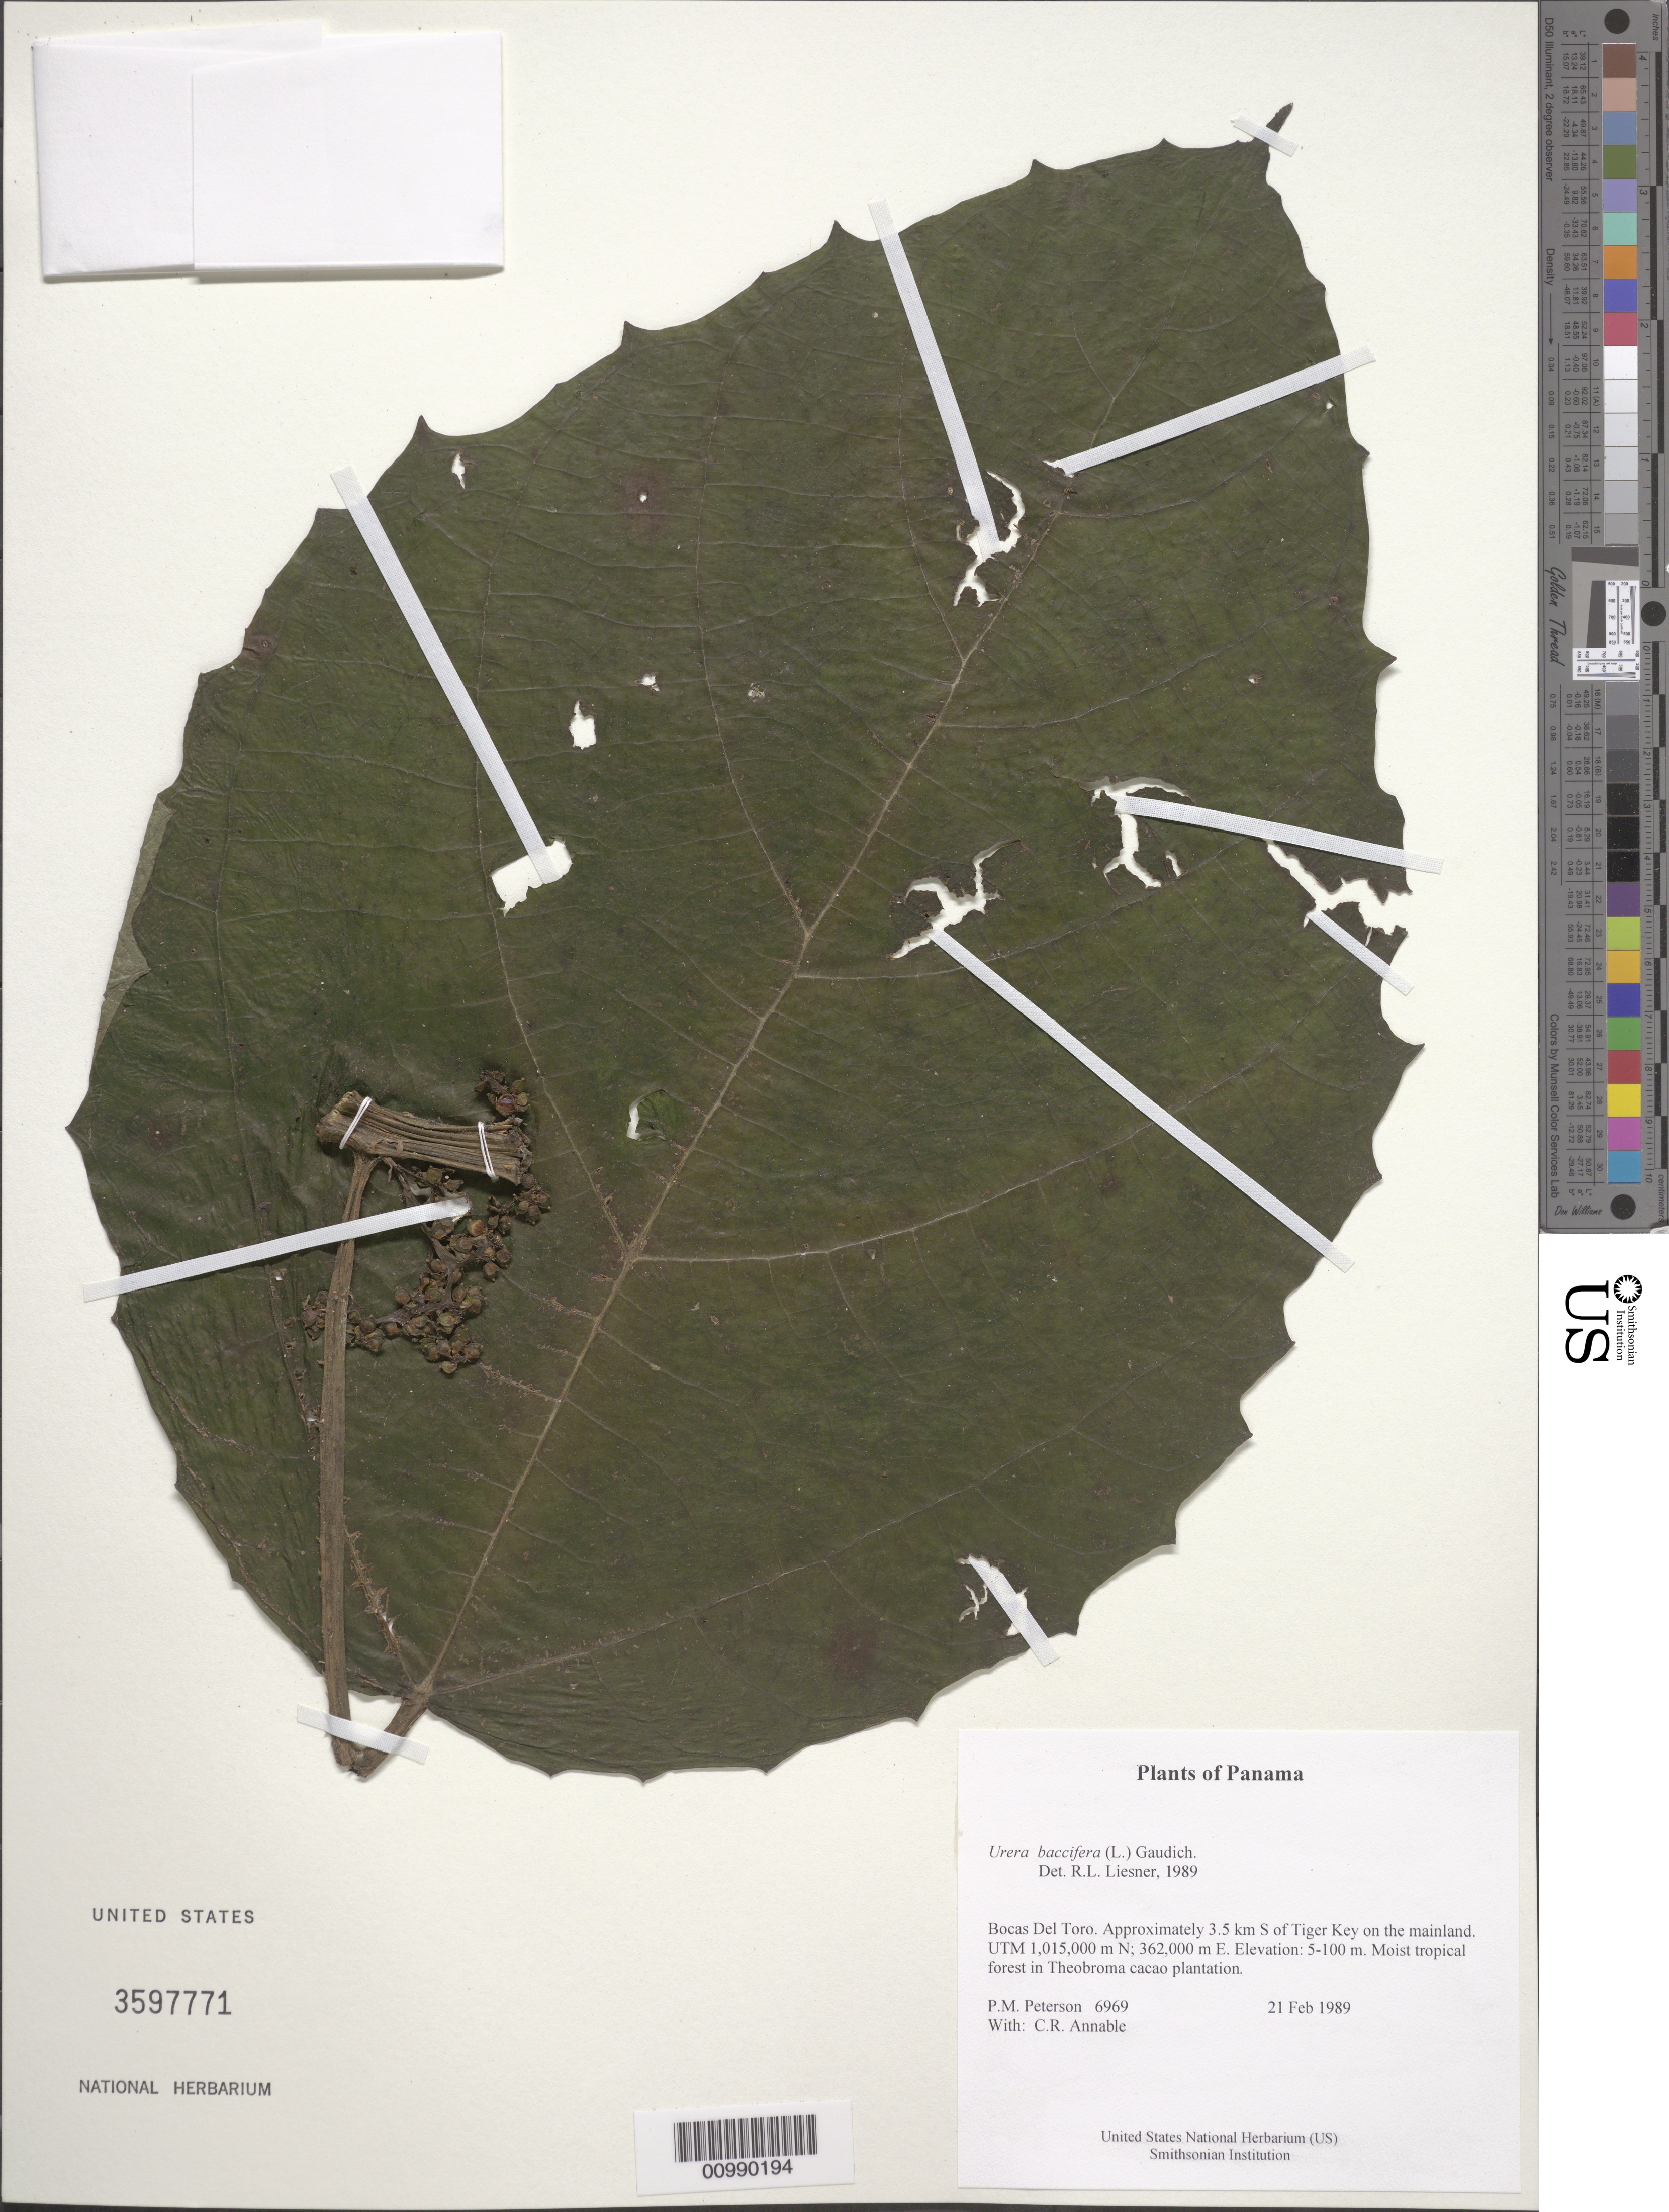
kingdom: Plantae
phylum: Tracheophyta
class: Magnoliopsida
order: Rosales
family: Urticaceae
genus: Urera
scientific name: Urera baccifera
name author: (L.) Gaudich. ex Wedd.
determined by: Liesner, R. L.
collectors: P. M. Peterson & C. R. Annable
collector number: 06969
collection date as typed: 21 Feb 1989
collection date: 1989-02-21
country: Panama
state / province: Bocas del Toro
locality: Approximately 3.5 km S of Tiger Key on the mainland. UTM 1,015,000 m N; 362,000 m E.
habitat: Moist tropical forest in Theobroma cacao plantation.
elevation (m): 5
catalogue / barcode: US 3597771